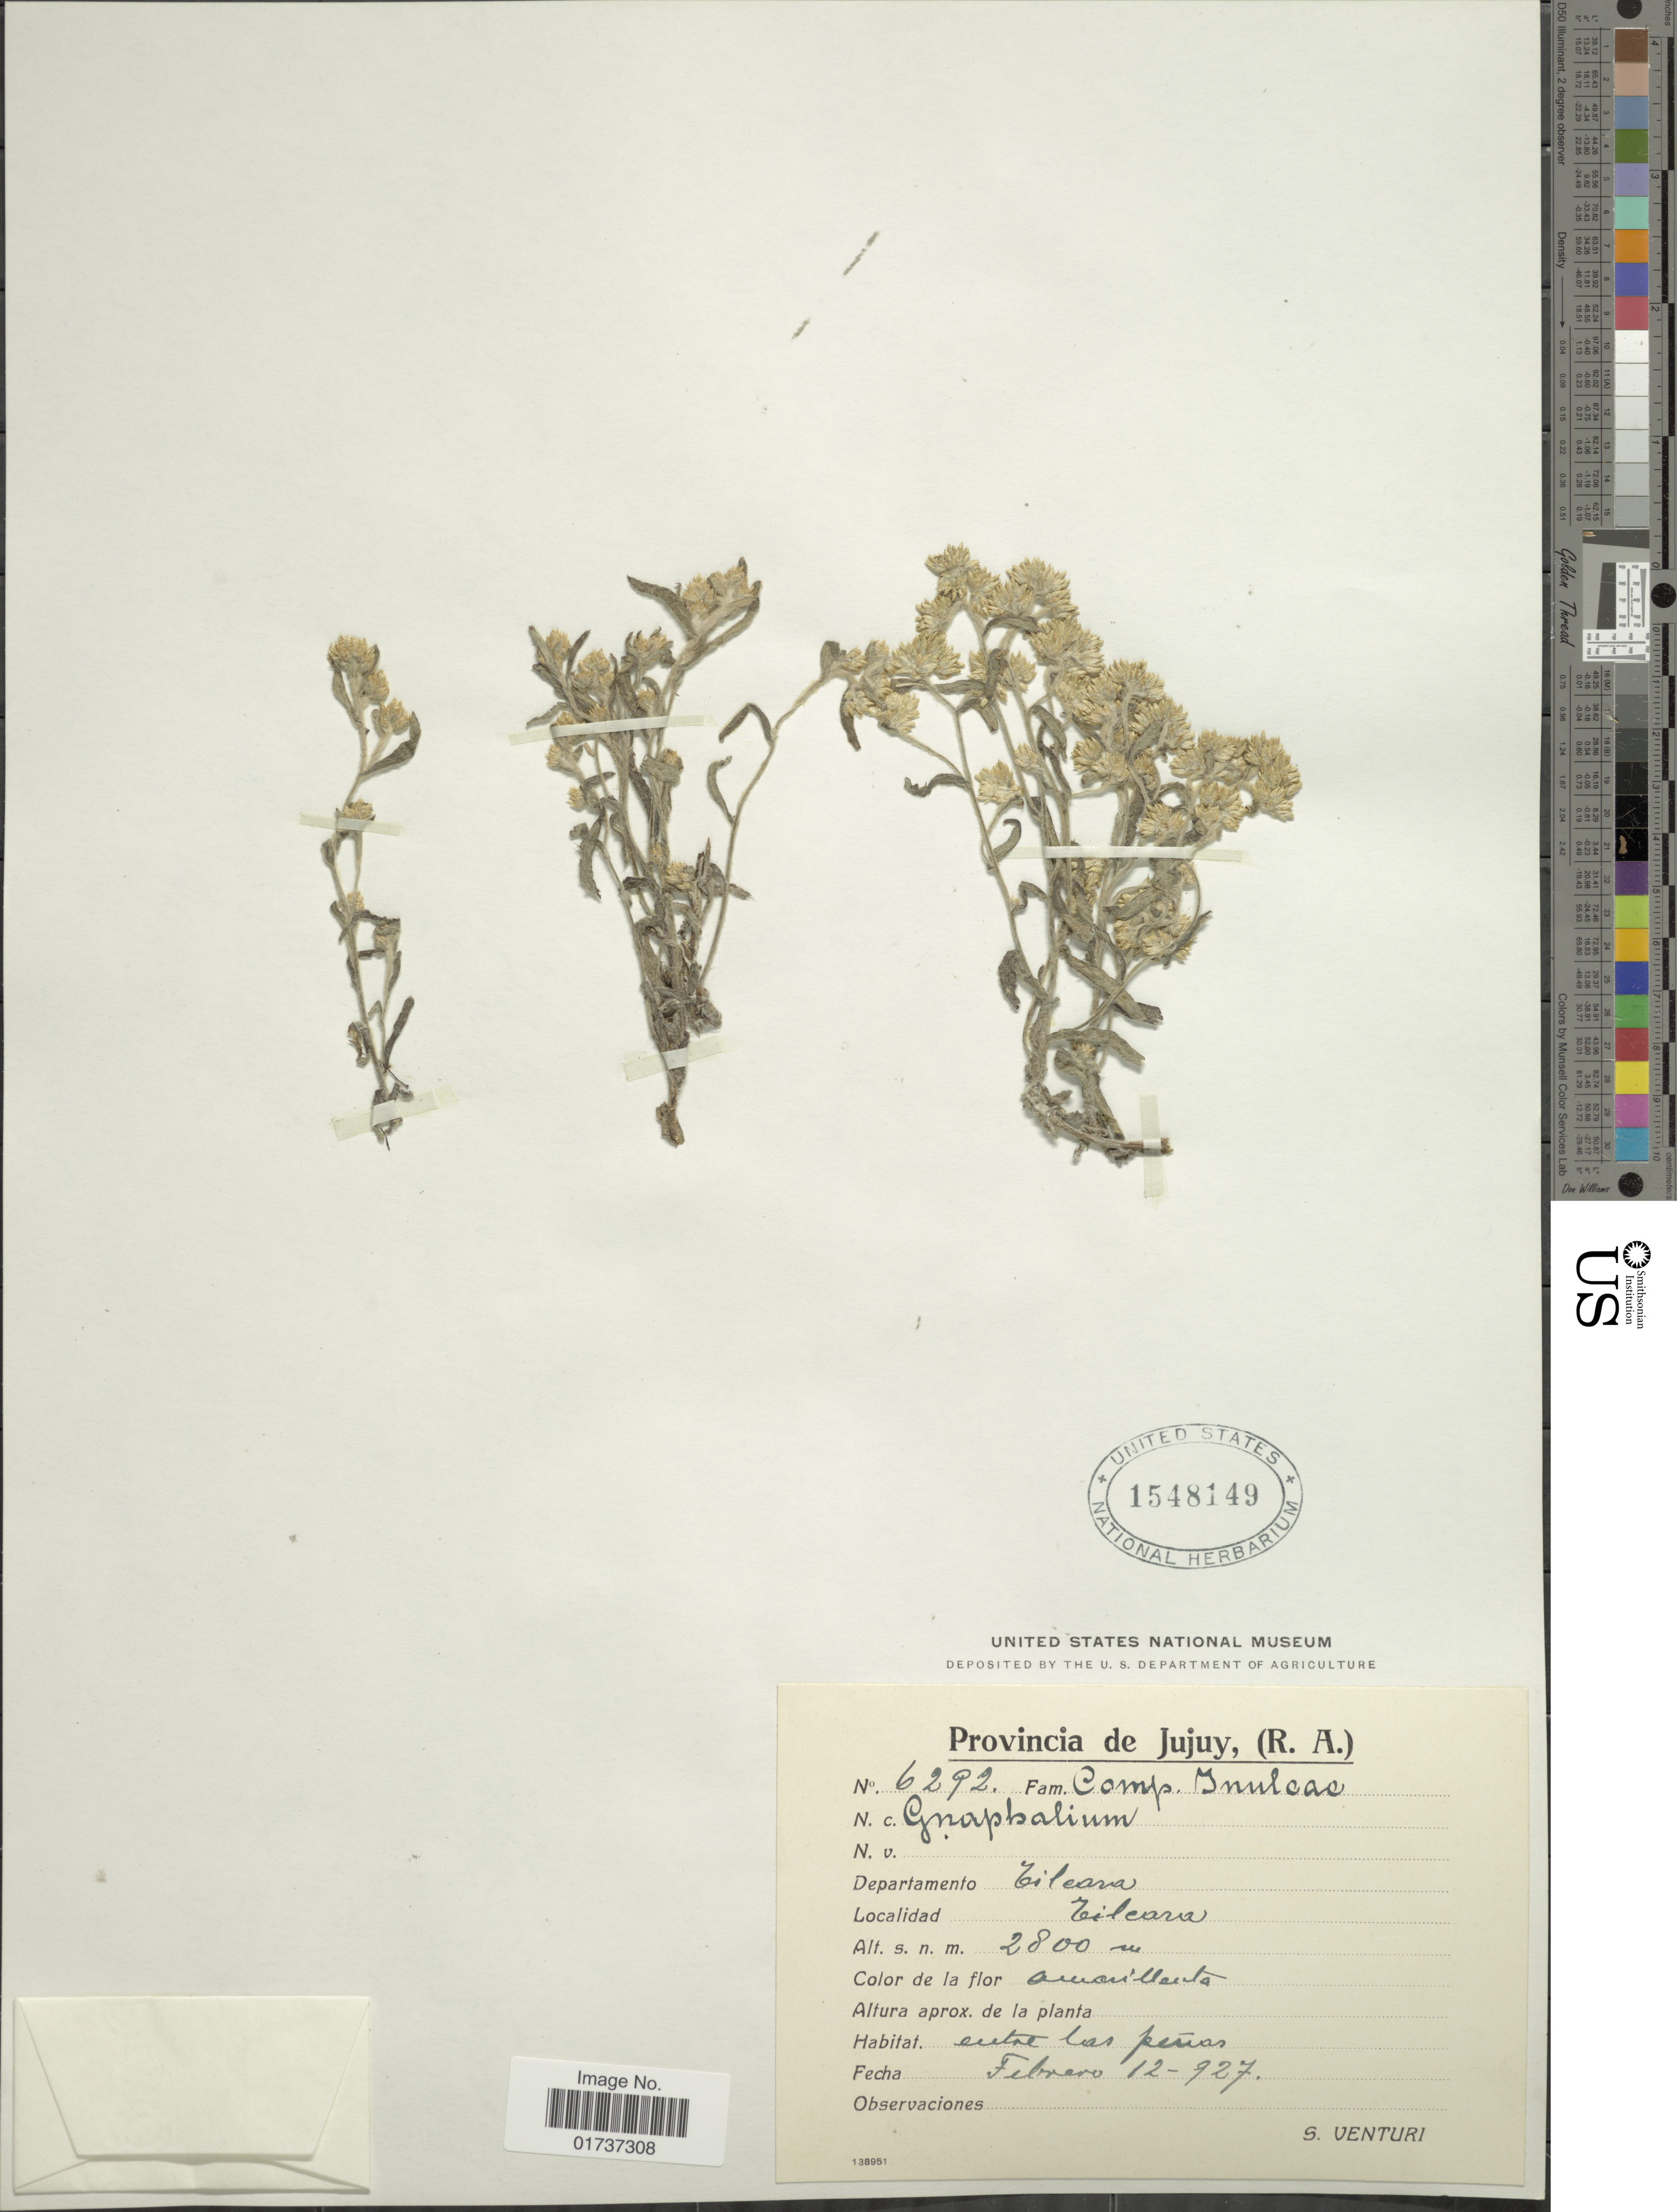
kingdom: Plantae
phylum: Tracheophyta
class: Magnoliopsida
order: Asterales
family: Asteraceae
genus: Gnaphalium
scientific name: Gnaphalium sp.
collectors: S. Venturi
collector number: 6292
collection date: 1927-02-12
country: Argentina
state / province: Jujuy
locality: (R.A.), Department Tilcara, Tilcara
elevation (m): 2800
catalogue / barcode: US 1548149